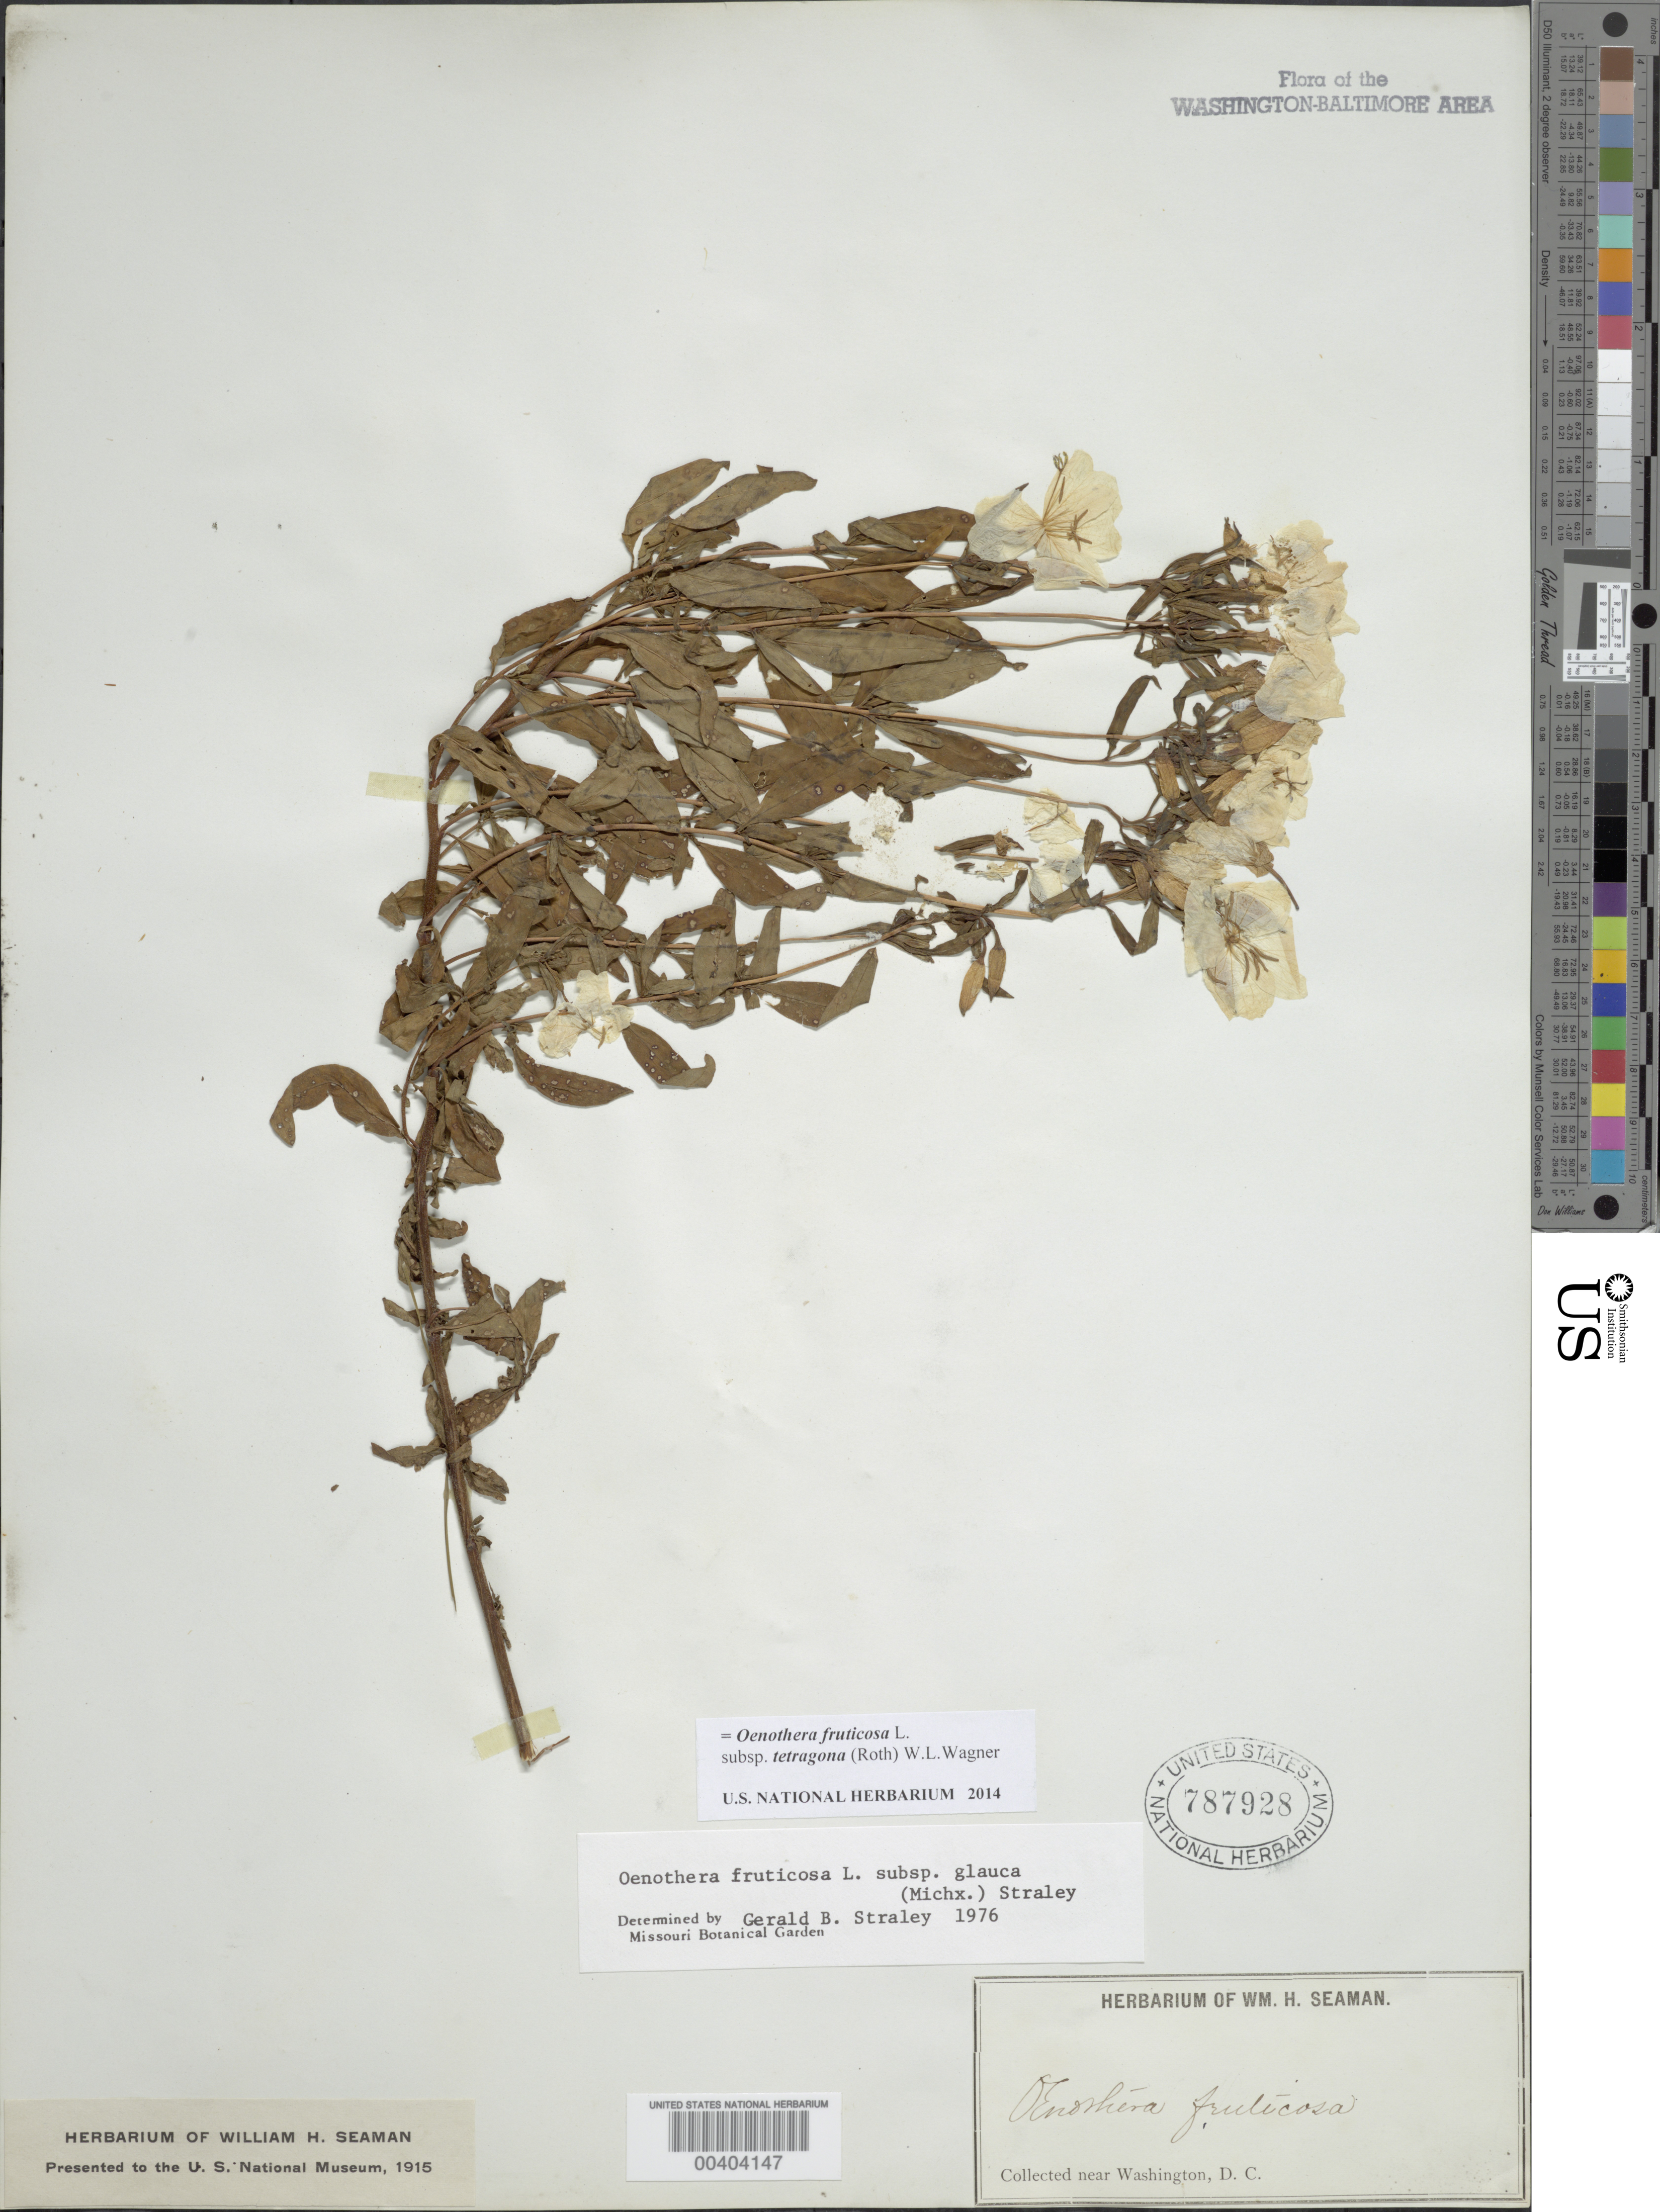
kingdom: Plantae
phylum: Tracheophyta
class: Magnoliopsida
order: Myrtales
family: Onagraceae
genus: Oenothera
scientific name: Oenothera fruticosa subsp. tetragona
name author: (Roth) W.L. Wagner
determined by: Wagner, W. L., (BOT), Smithsonian Institution - National Museum of Natural History (UNITED STATES)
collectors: W. Seaman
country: United States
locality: Near Washington DC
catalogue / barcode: US 787928